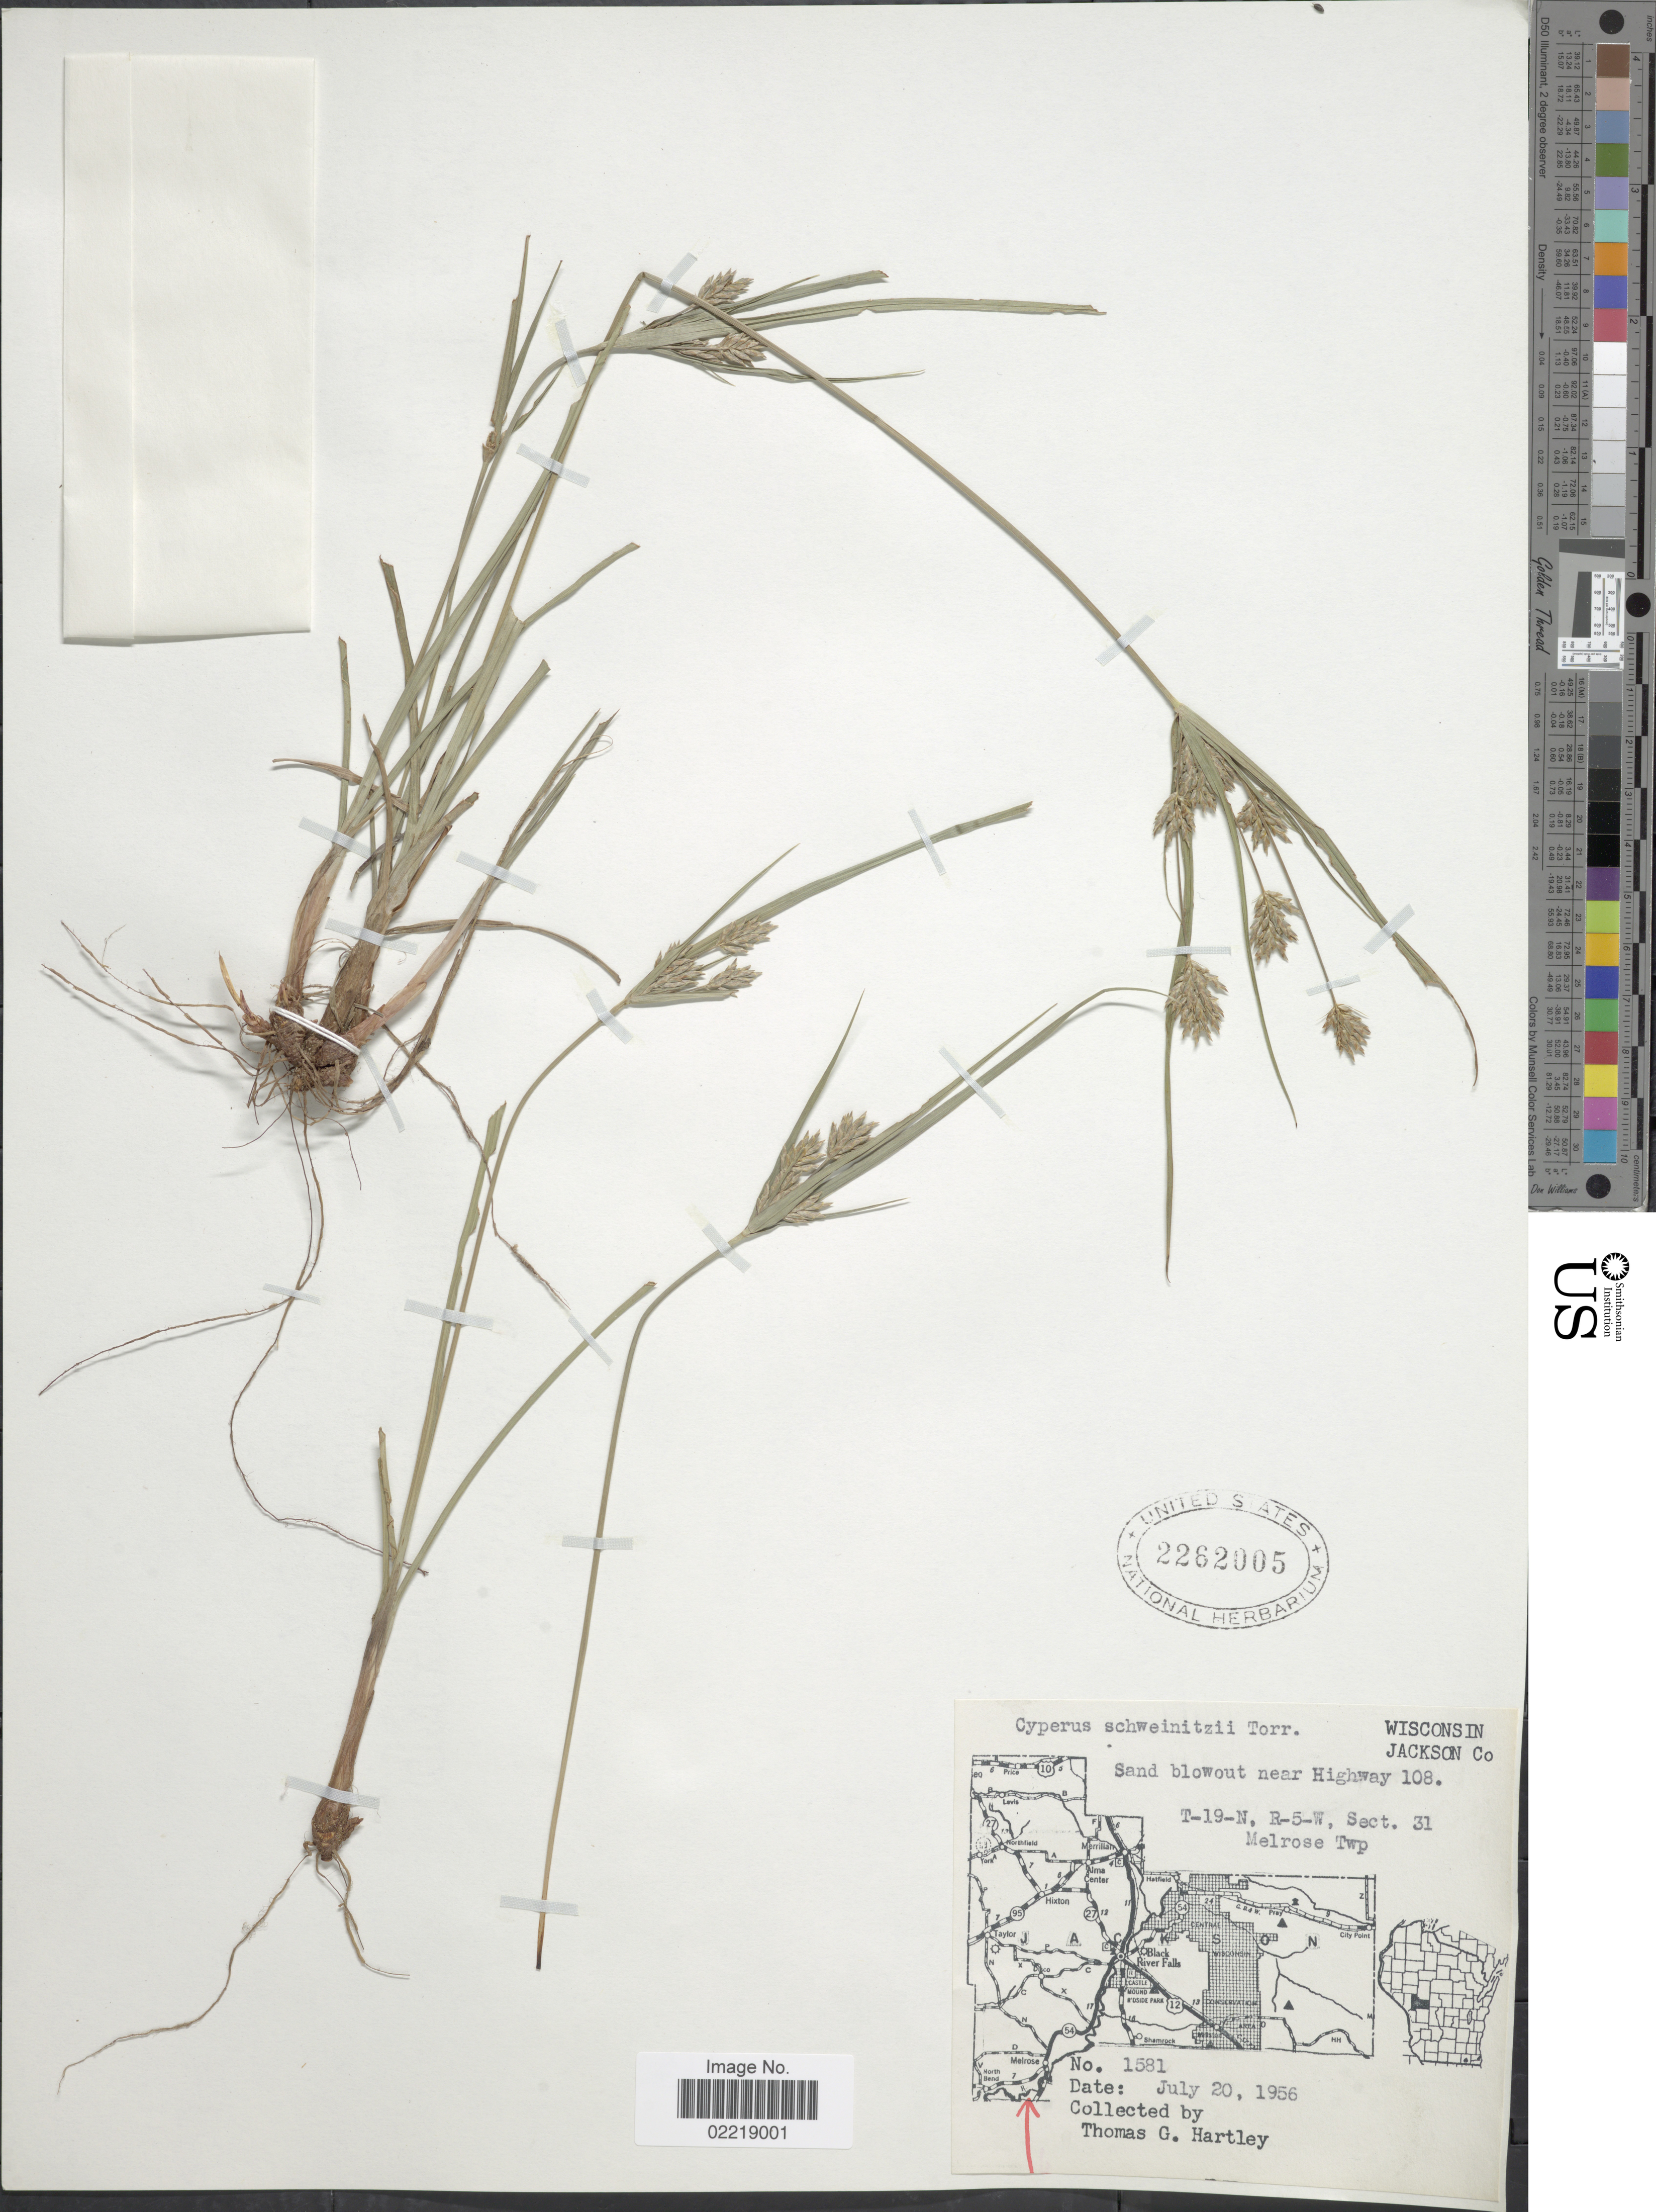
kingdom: Plantae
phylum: Tracheophyta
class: Liliopsida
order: Poales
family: Cyperaceae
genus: Cyperus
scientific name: Cyperus schweinitzii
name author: Torr.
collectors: T. G. Hartley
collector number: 1581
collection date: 1956-07-20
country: United States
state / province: Wisconsin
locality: Jackson Co, Sand blowout near Highway 108, T-19-N, R-5-W, Sect. 31, Melrose Twp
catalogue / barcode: US 2262005